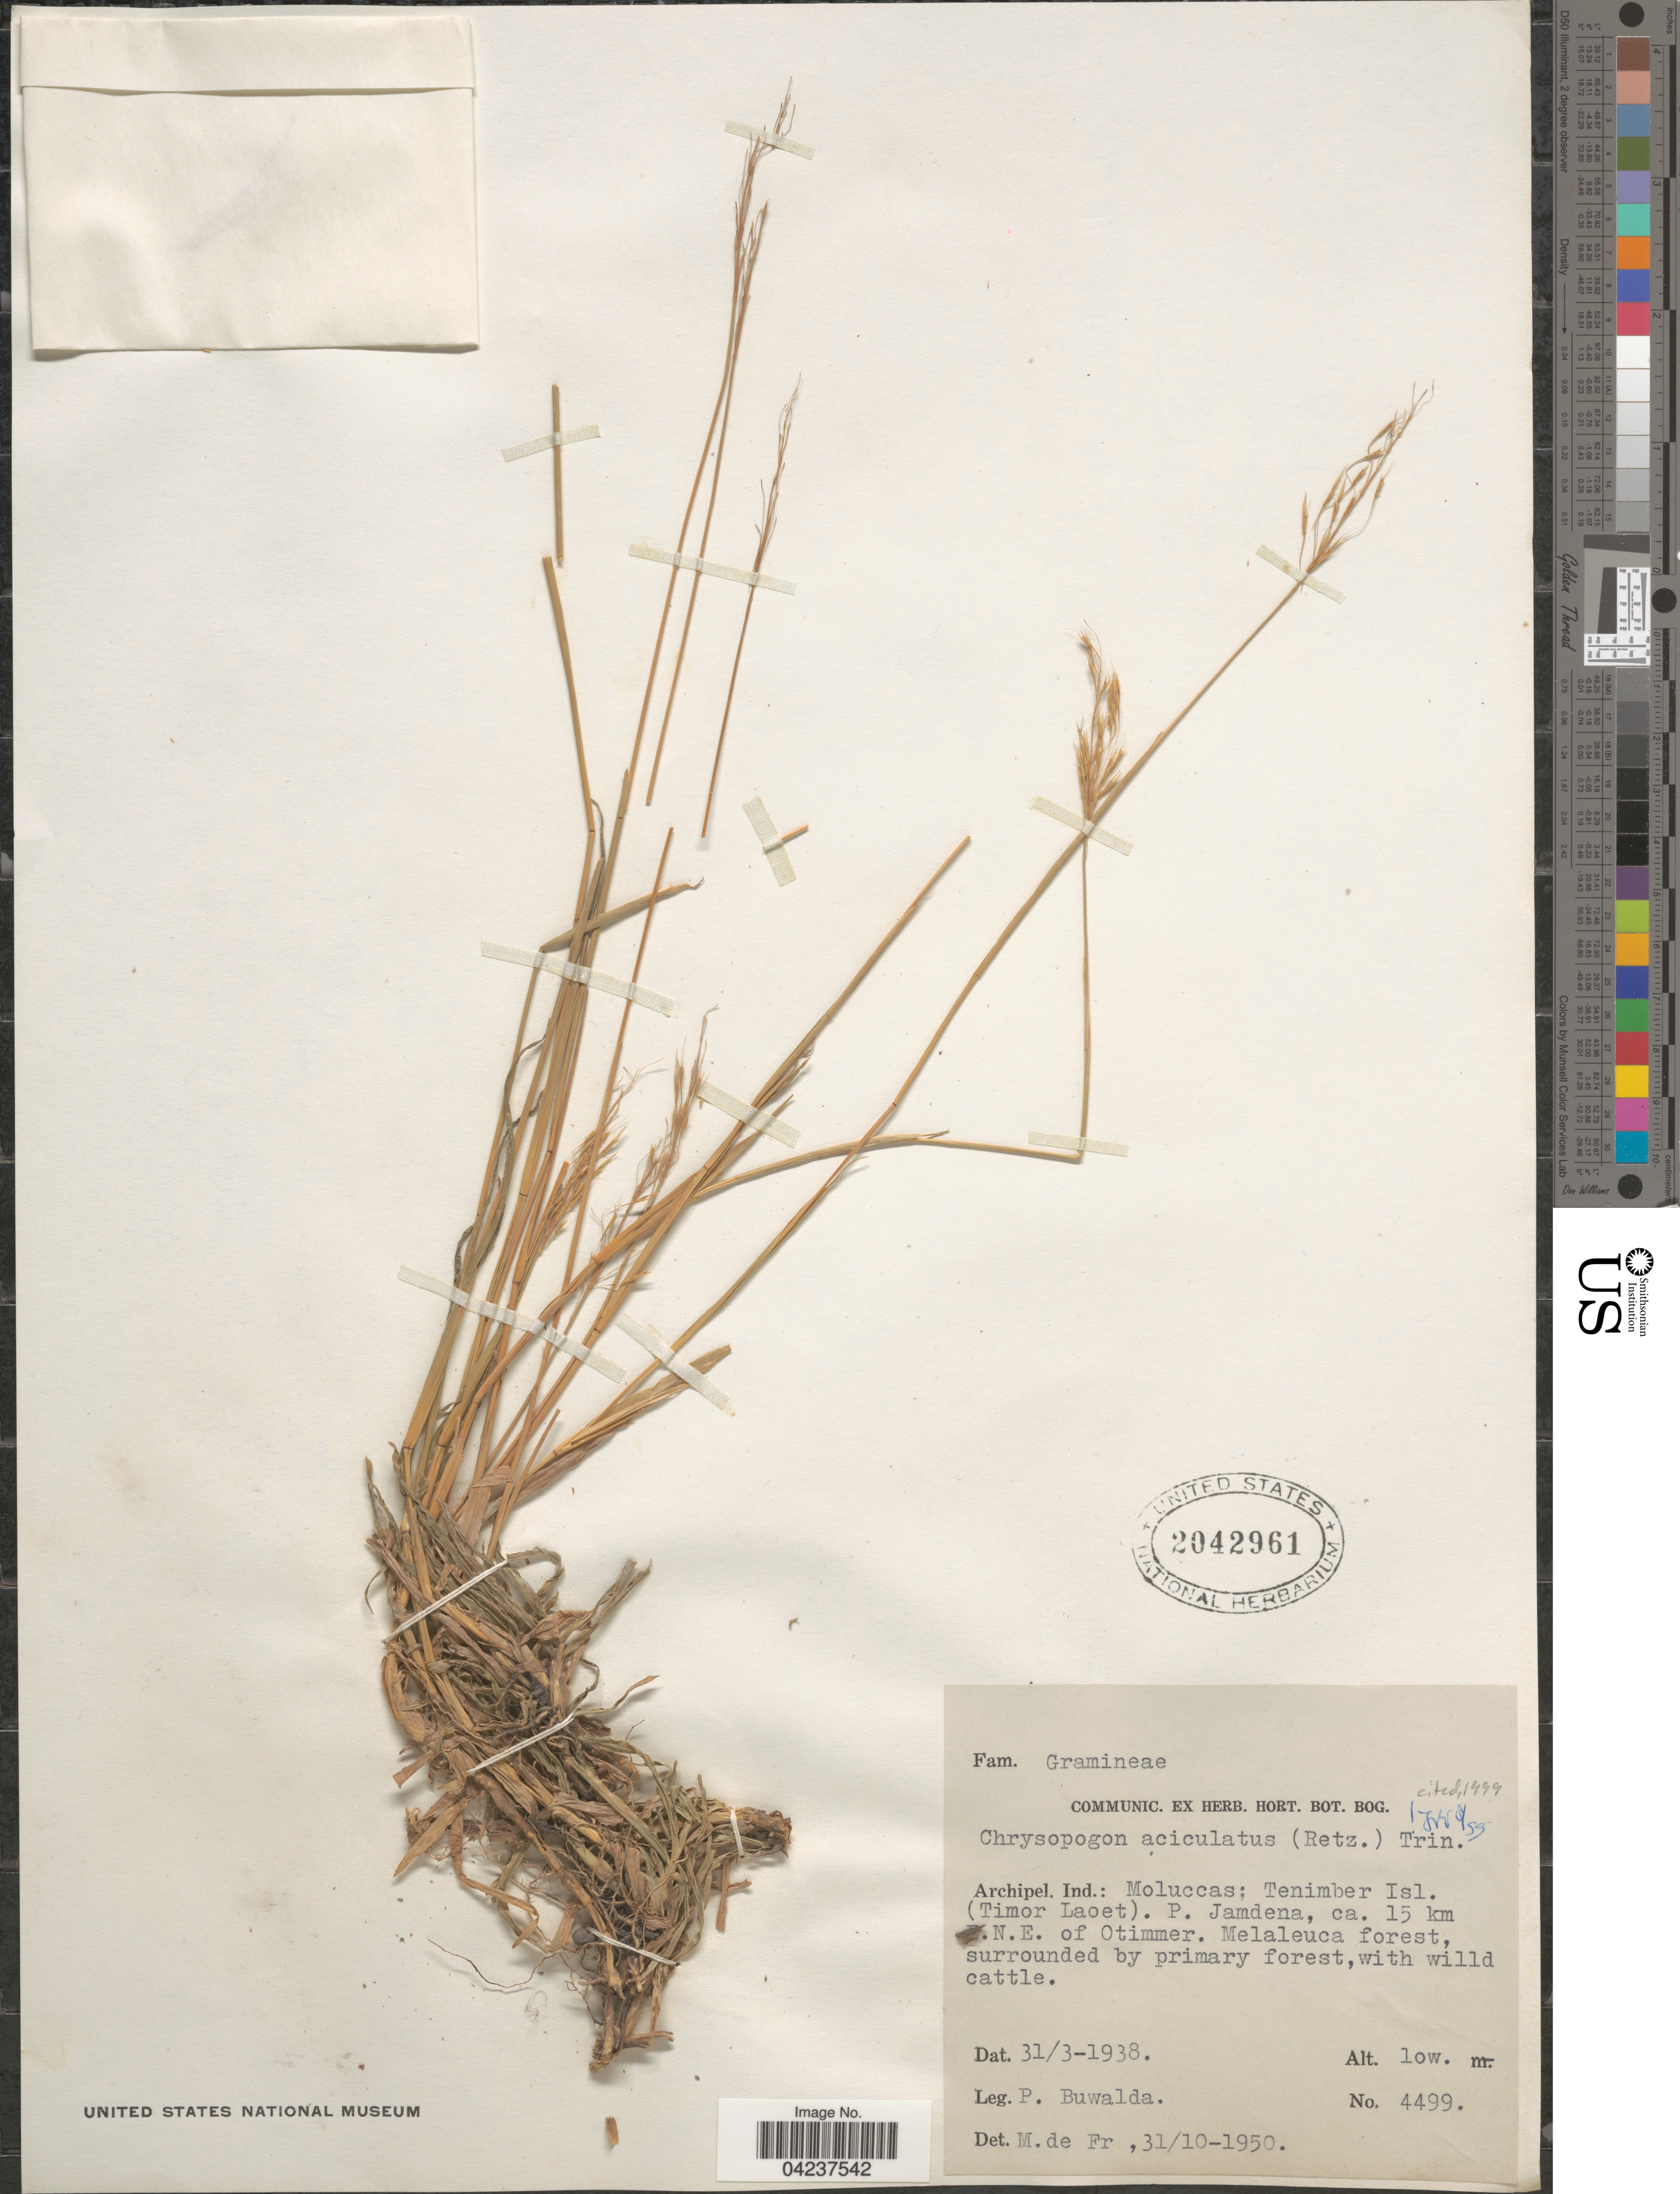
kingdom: Plantae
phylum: Tracheophyta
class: Liliopsida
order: Poales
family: Poaceae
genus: Chrysopogon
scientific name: Chrysopogon aciculatus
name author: (Retz.) Trin.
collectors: P. Buwalda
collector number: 4499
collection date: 1938-03-31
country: Indonesia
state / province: Maluku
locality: Archipel. Ind.: Moluccas; Tenimber Isl. (Timor Laoet). P. Jamdena, ca. 15 km [illegible text].N.E. of Otimmer.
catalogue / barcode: US 2042961